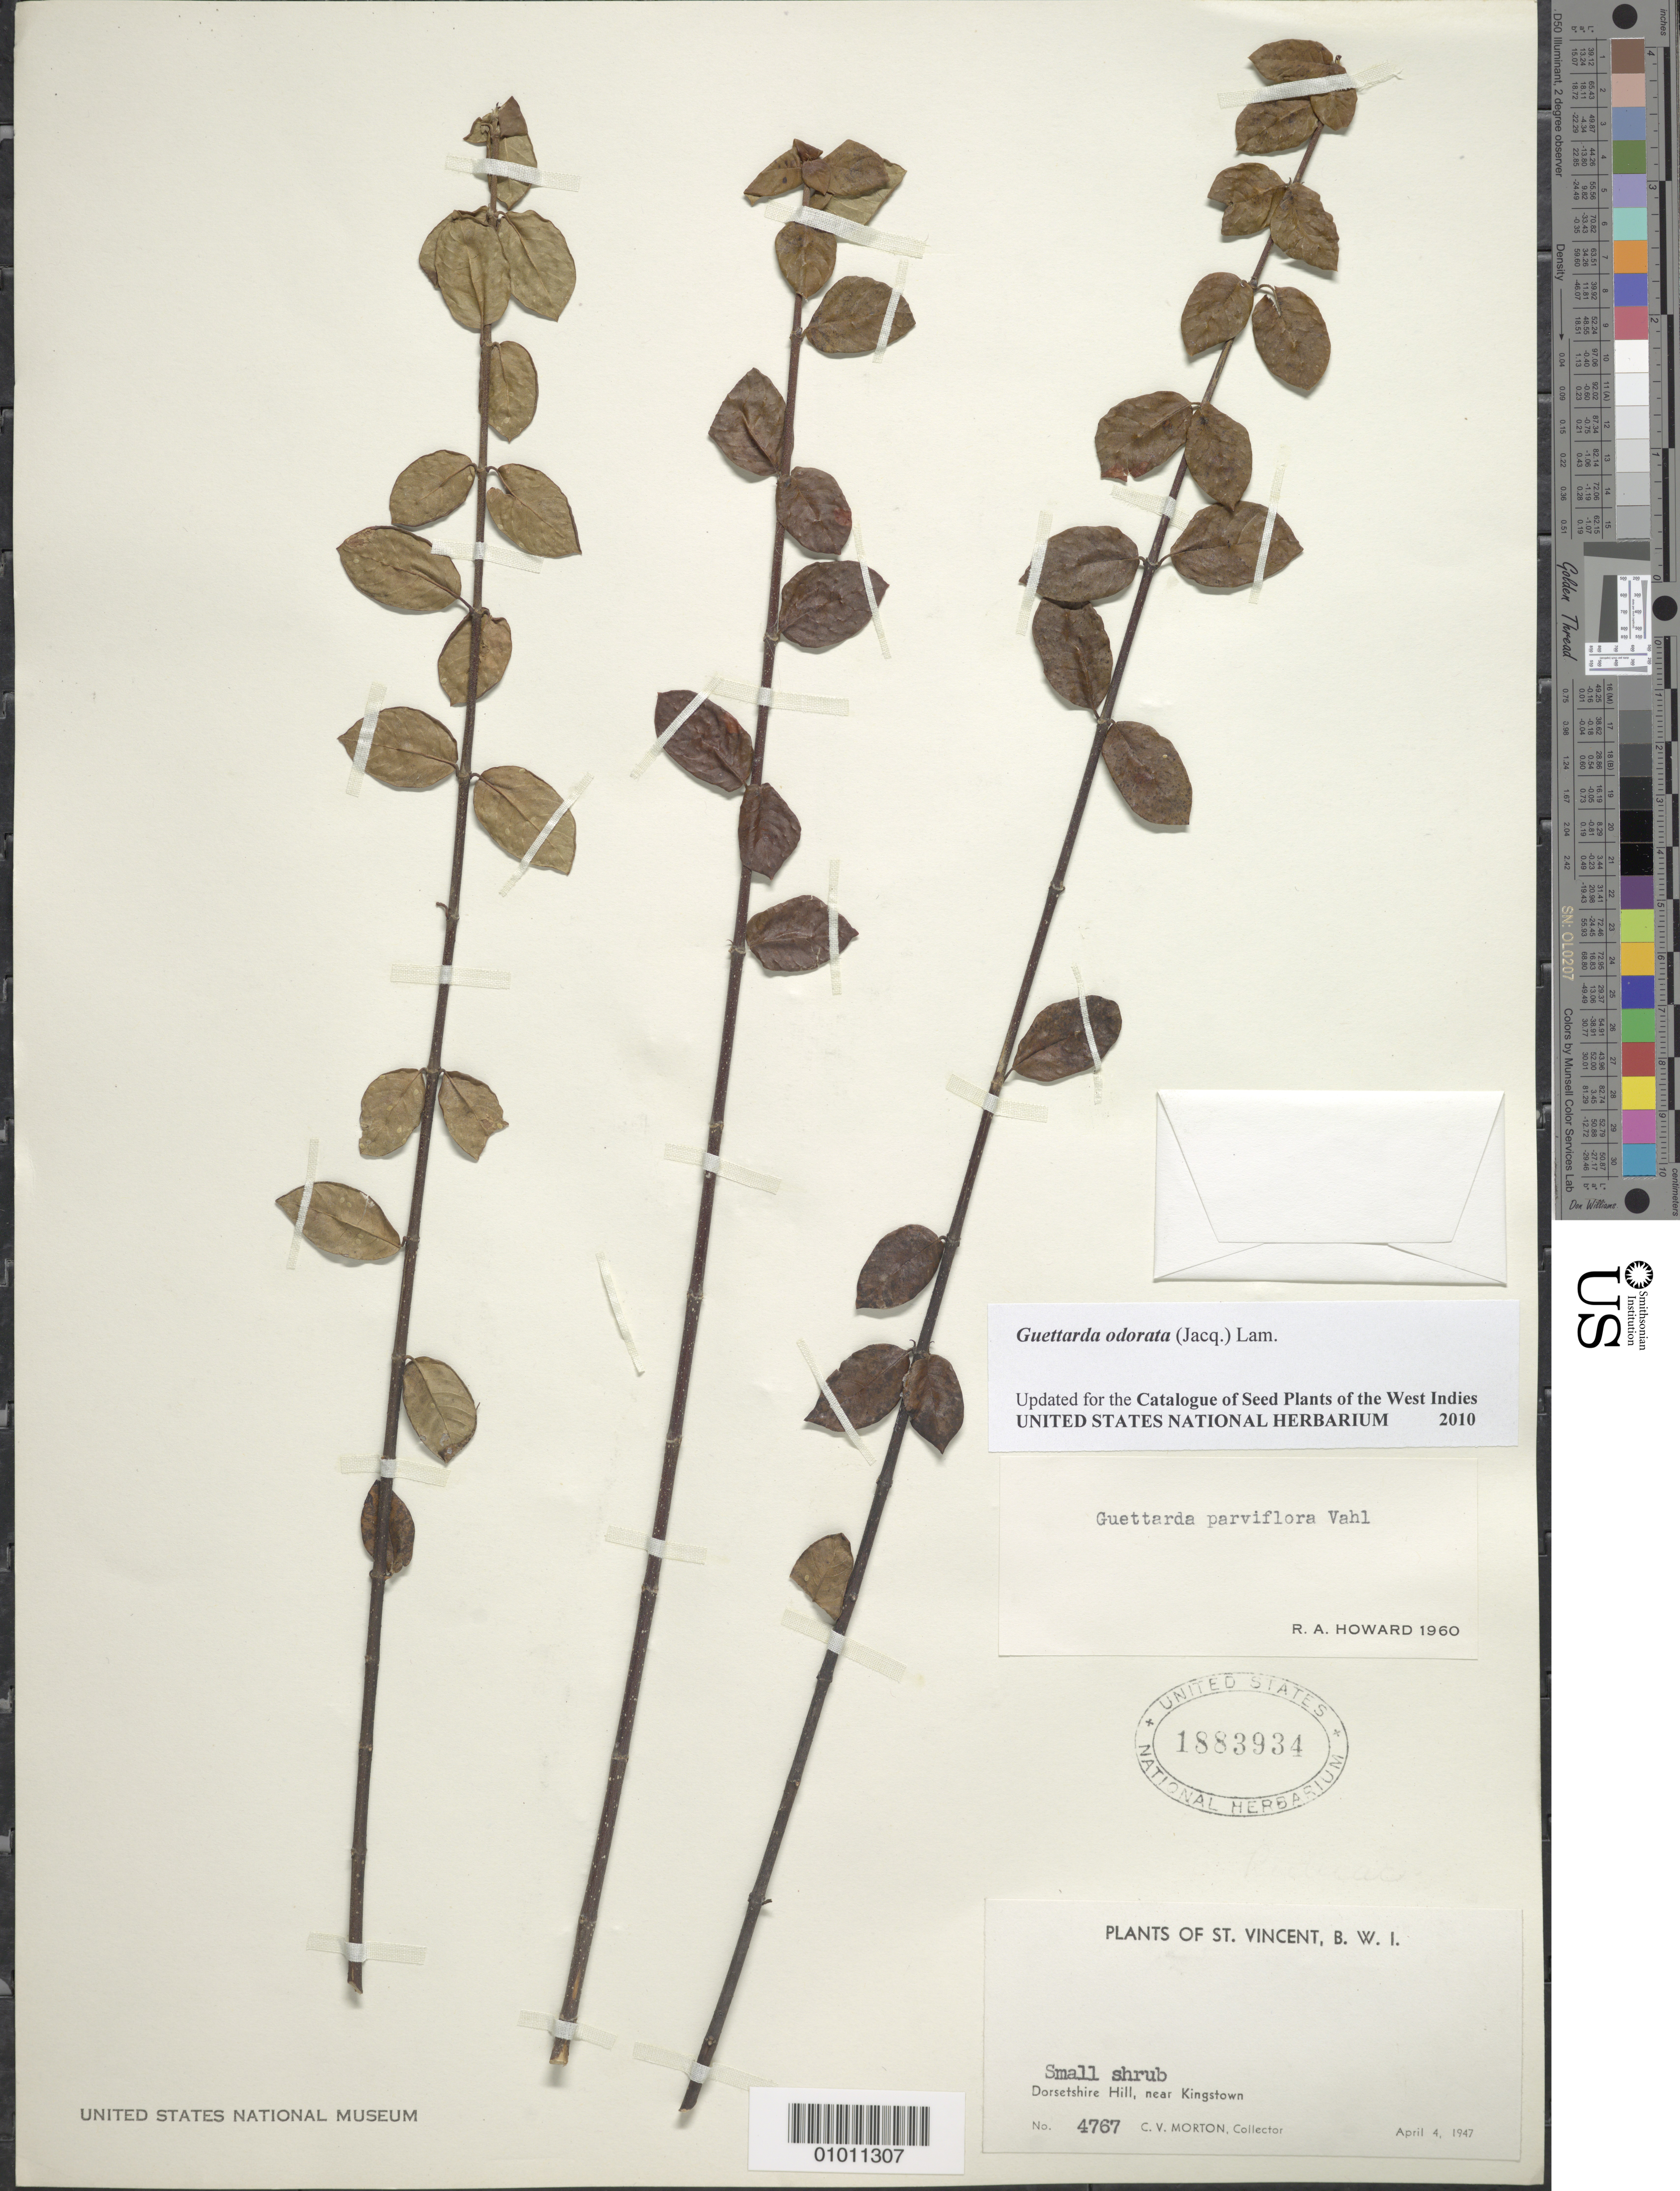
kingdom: Plantae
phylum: Tracheophyta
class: Magnoliopsida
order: Gentianales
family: Rubiaceae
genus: Guettarda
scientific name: Guettarda odorata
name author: (Jacq.) Lam.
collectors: C. V. Morton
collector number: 4767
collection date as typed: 04 Apr 1947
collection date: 1947-04-04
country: St. Vincent - Grenadines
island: St. Vincent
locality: Dorsetshire Hill, near Kingstown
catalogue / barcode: US 1883934